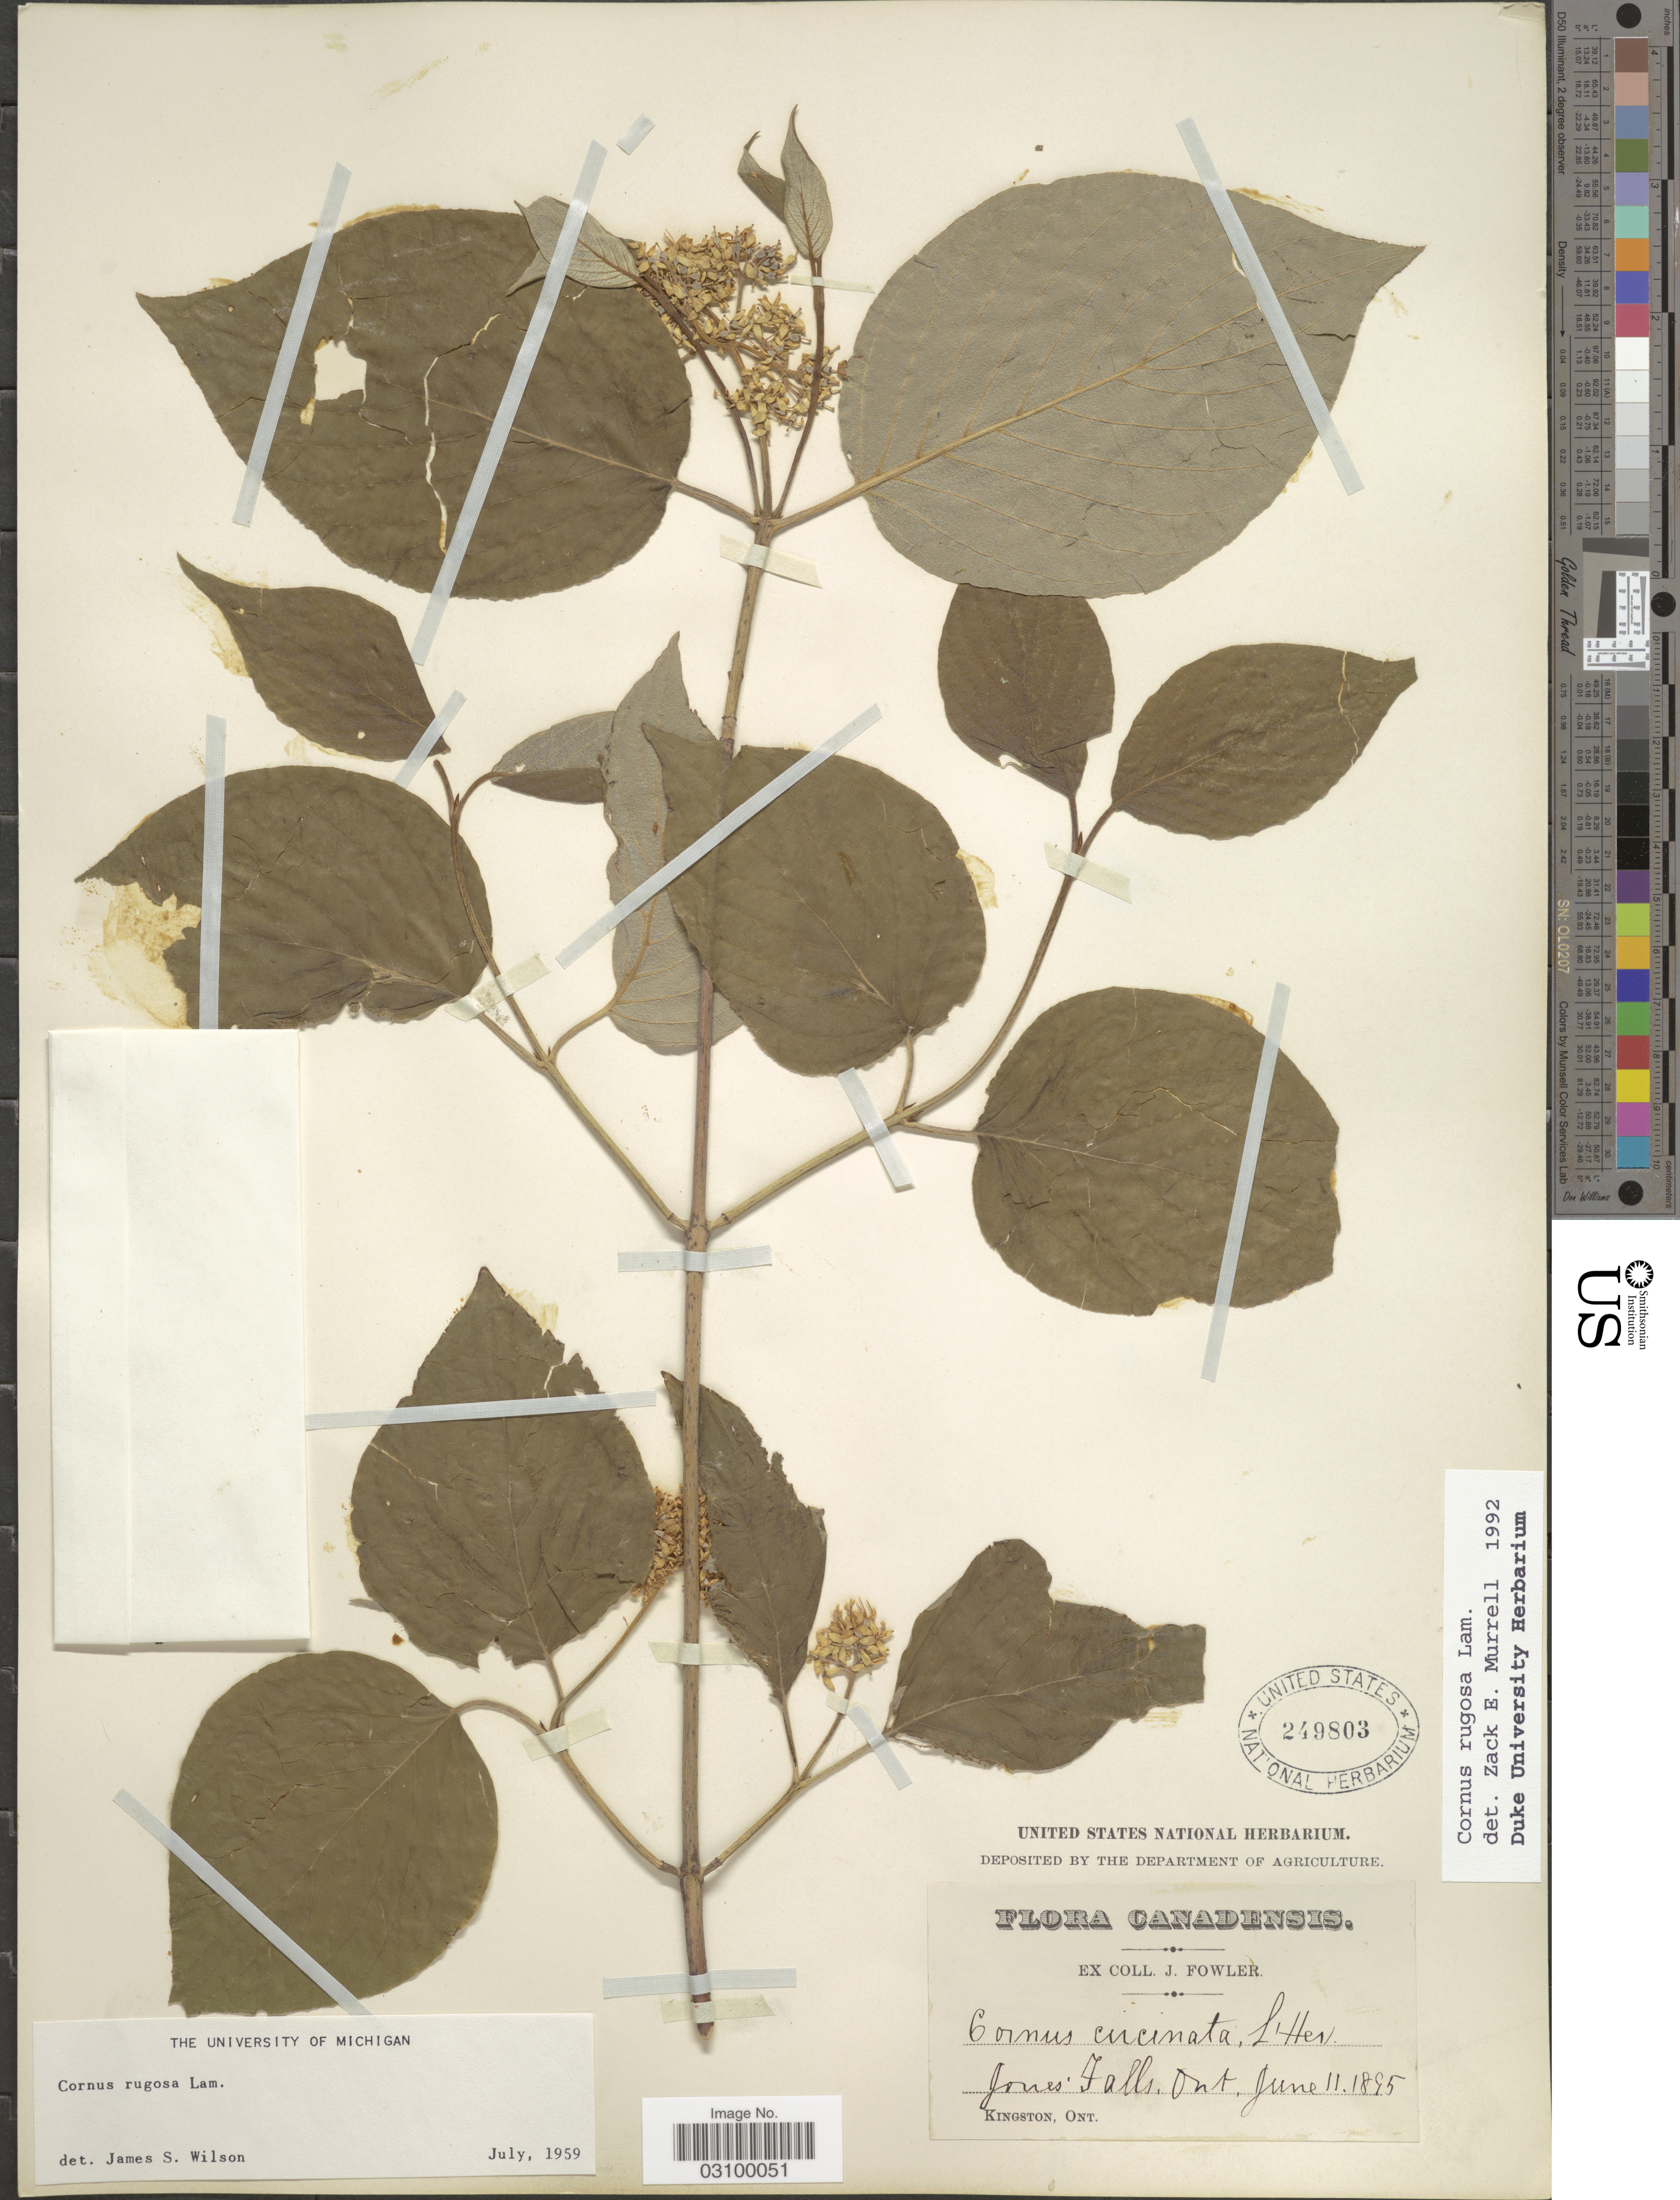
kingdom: Plantae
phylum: Tracheophyta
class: Magnoliopsida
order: Cornales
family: Cornaceae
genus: Cornus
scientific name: Cornus rugosa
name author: Lam.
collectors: J. Fowler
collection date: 1895-06-11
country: Canada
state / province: Ontario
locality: Jones' Falls.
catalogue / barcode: US 249803